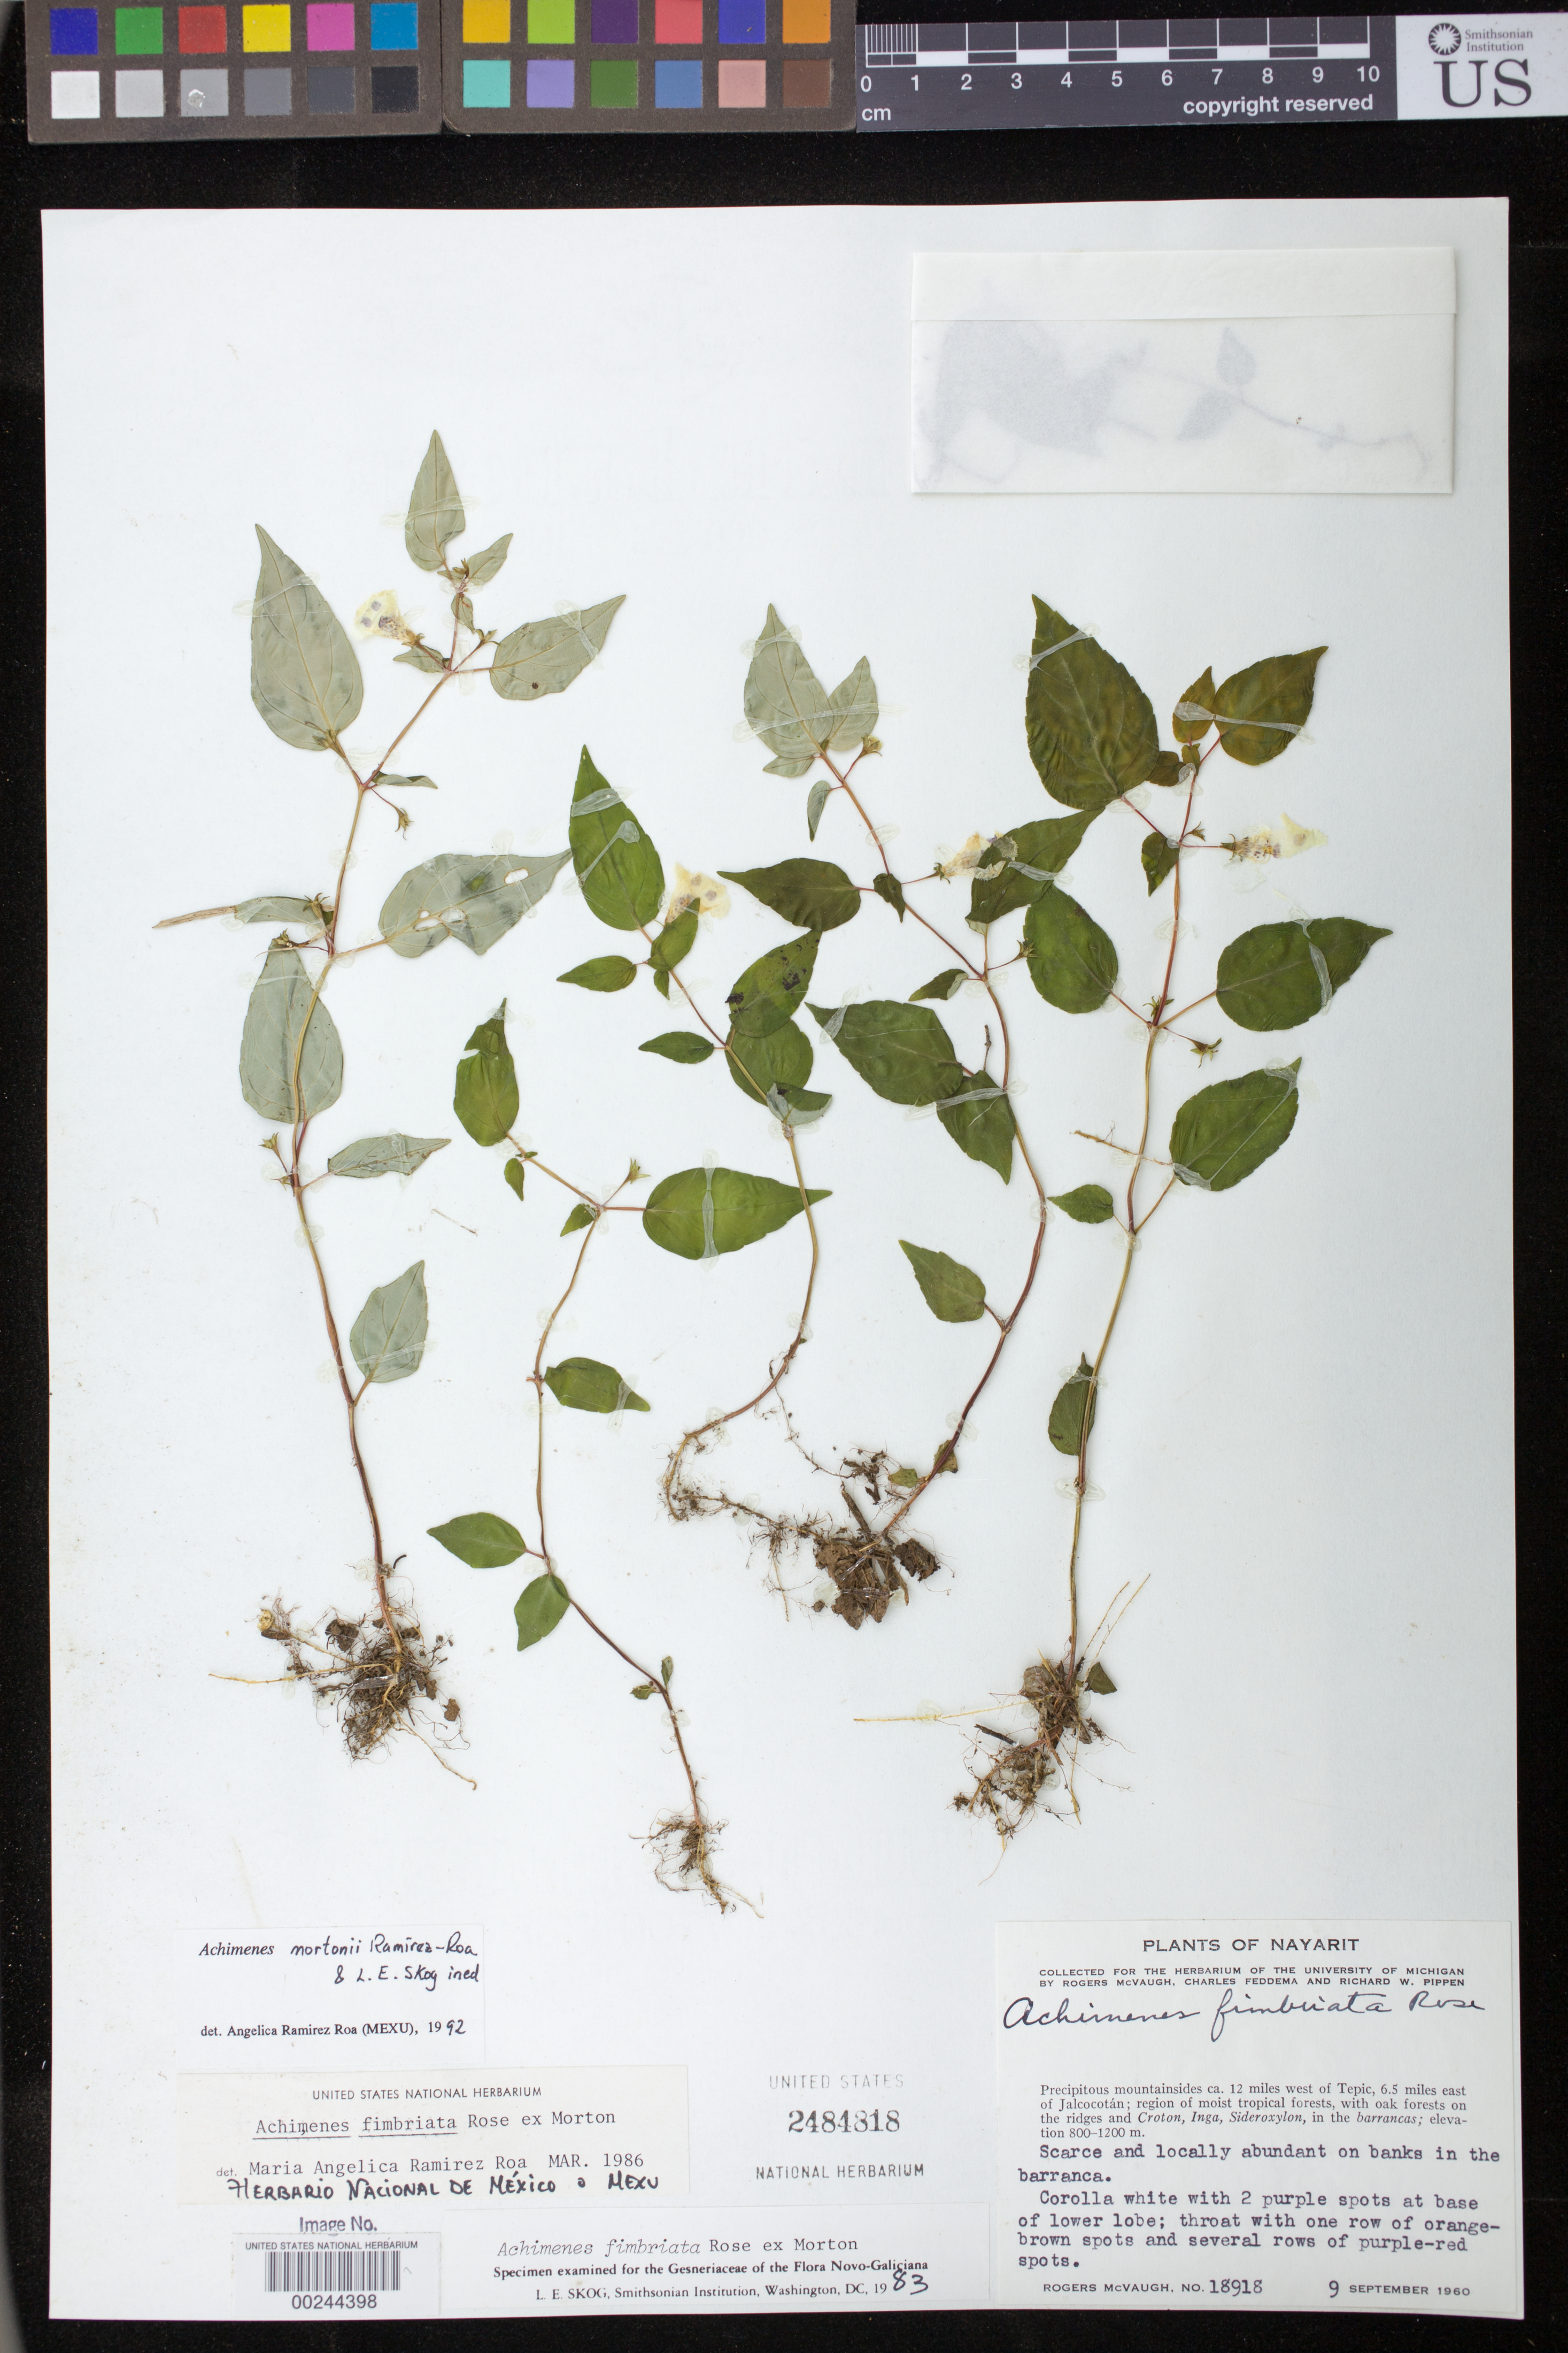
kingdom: Plantae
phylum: Tracheophyta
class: Magnoliopsida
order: Lamiales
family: Gesneriaceae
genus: Achimenes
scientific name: Achimenes fimbriata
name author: Rose ex C.V. Morton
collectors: R. McVaugh, C. Feddema & R. W. Pippen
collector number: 18918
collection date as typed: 09 Sep 1960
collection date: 1960-09-09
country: Mexico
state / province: Nayarit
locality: Ca 12 mi W of Tepic, 6.5 mi E of Jalcocotan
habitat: Precipitous mountainsides; scarce and locally abundant on banks in the barranca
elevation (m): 800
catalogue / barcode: US 2484818